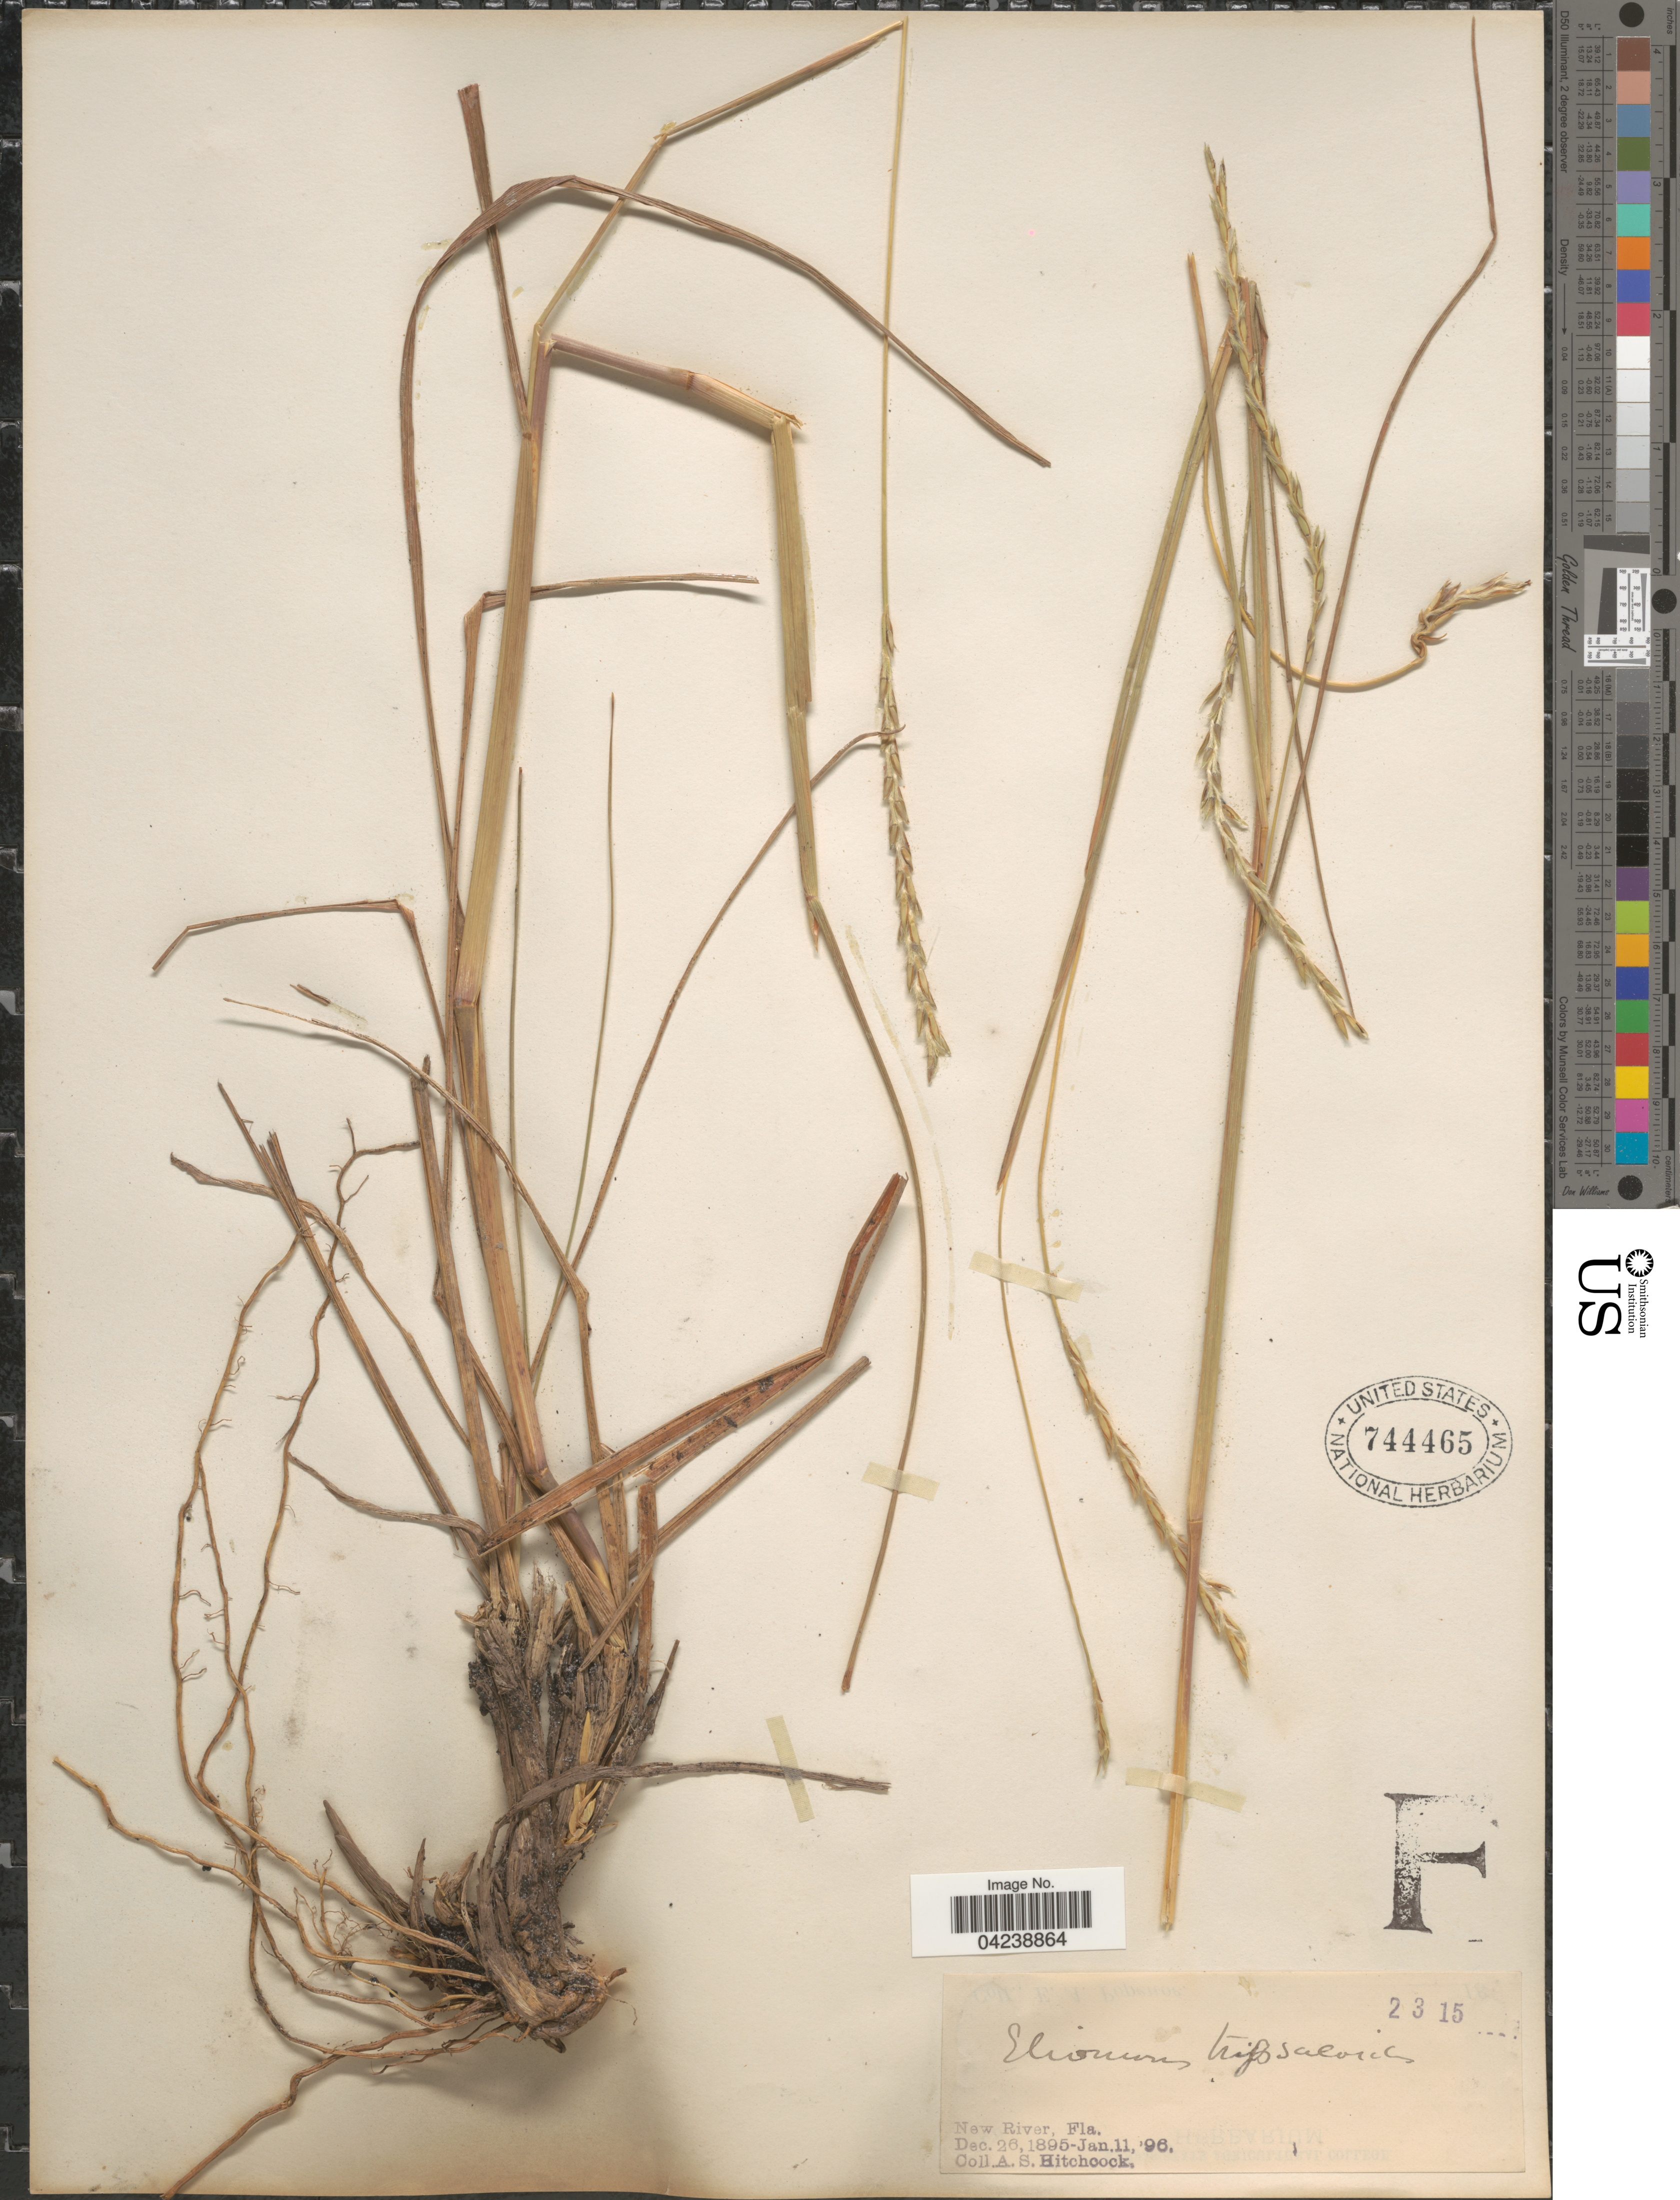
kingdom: Plantae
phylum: Tracheophyta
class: Liliopsida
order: Poales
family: Poaceae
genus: Elionurus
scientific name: Elionurus tripsacoides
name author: Humb. & Bonpl. ex Willd.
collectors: A. S. Hitchcock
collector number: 2315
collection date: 1895-12-26/1896-01-11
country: United States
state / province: Florida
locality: New River.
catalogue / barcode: US 744465